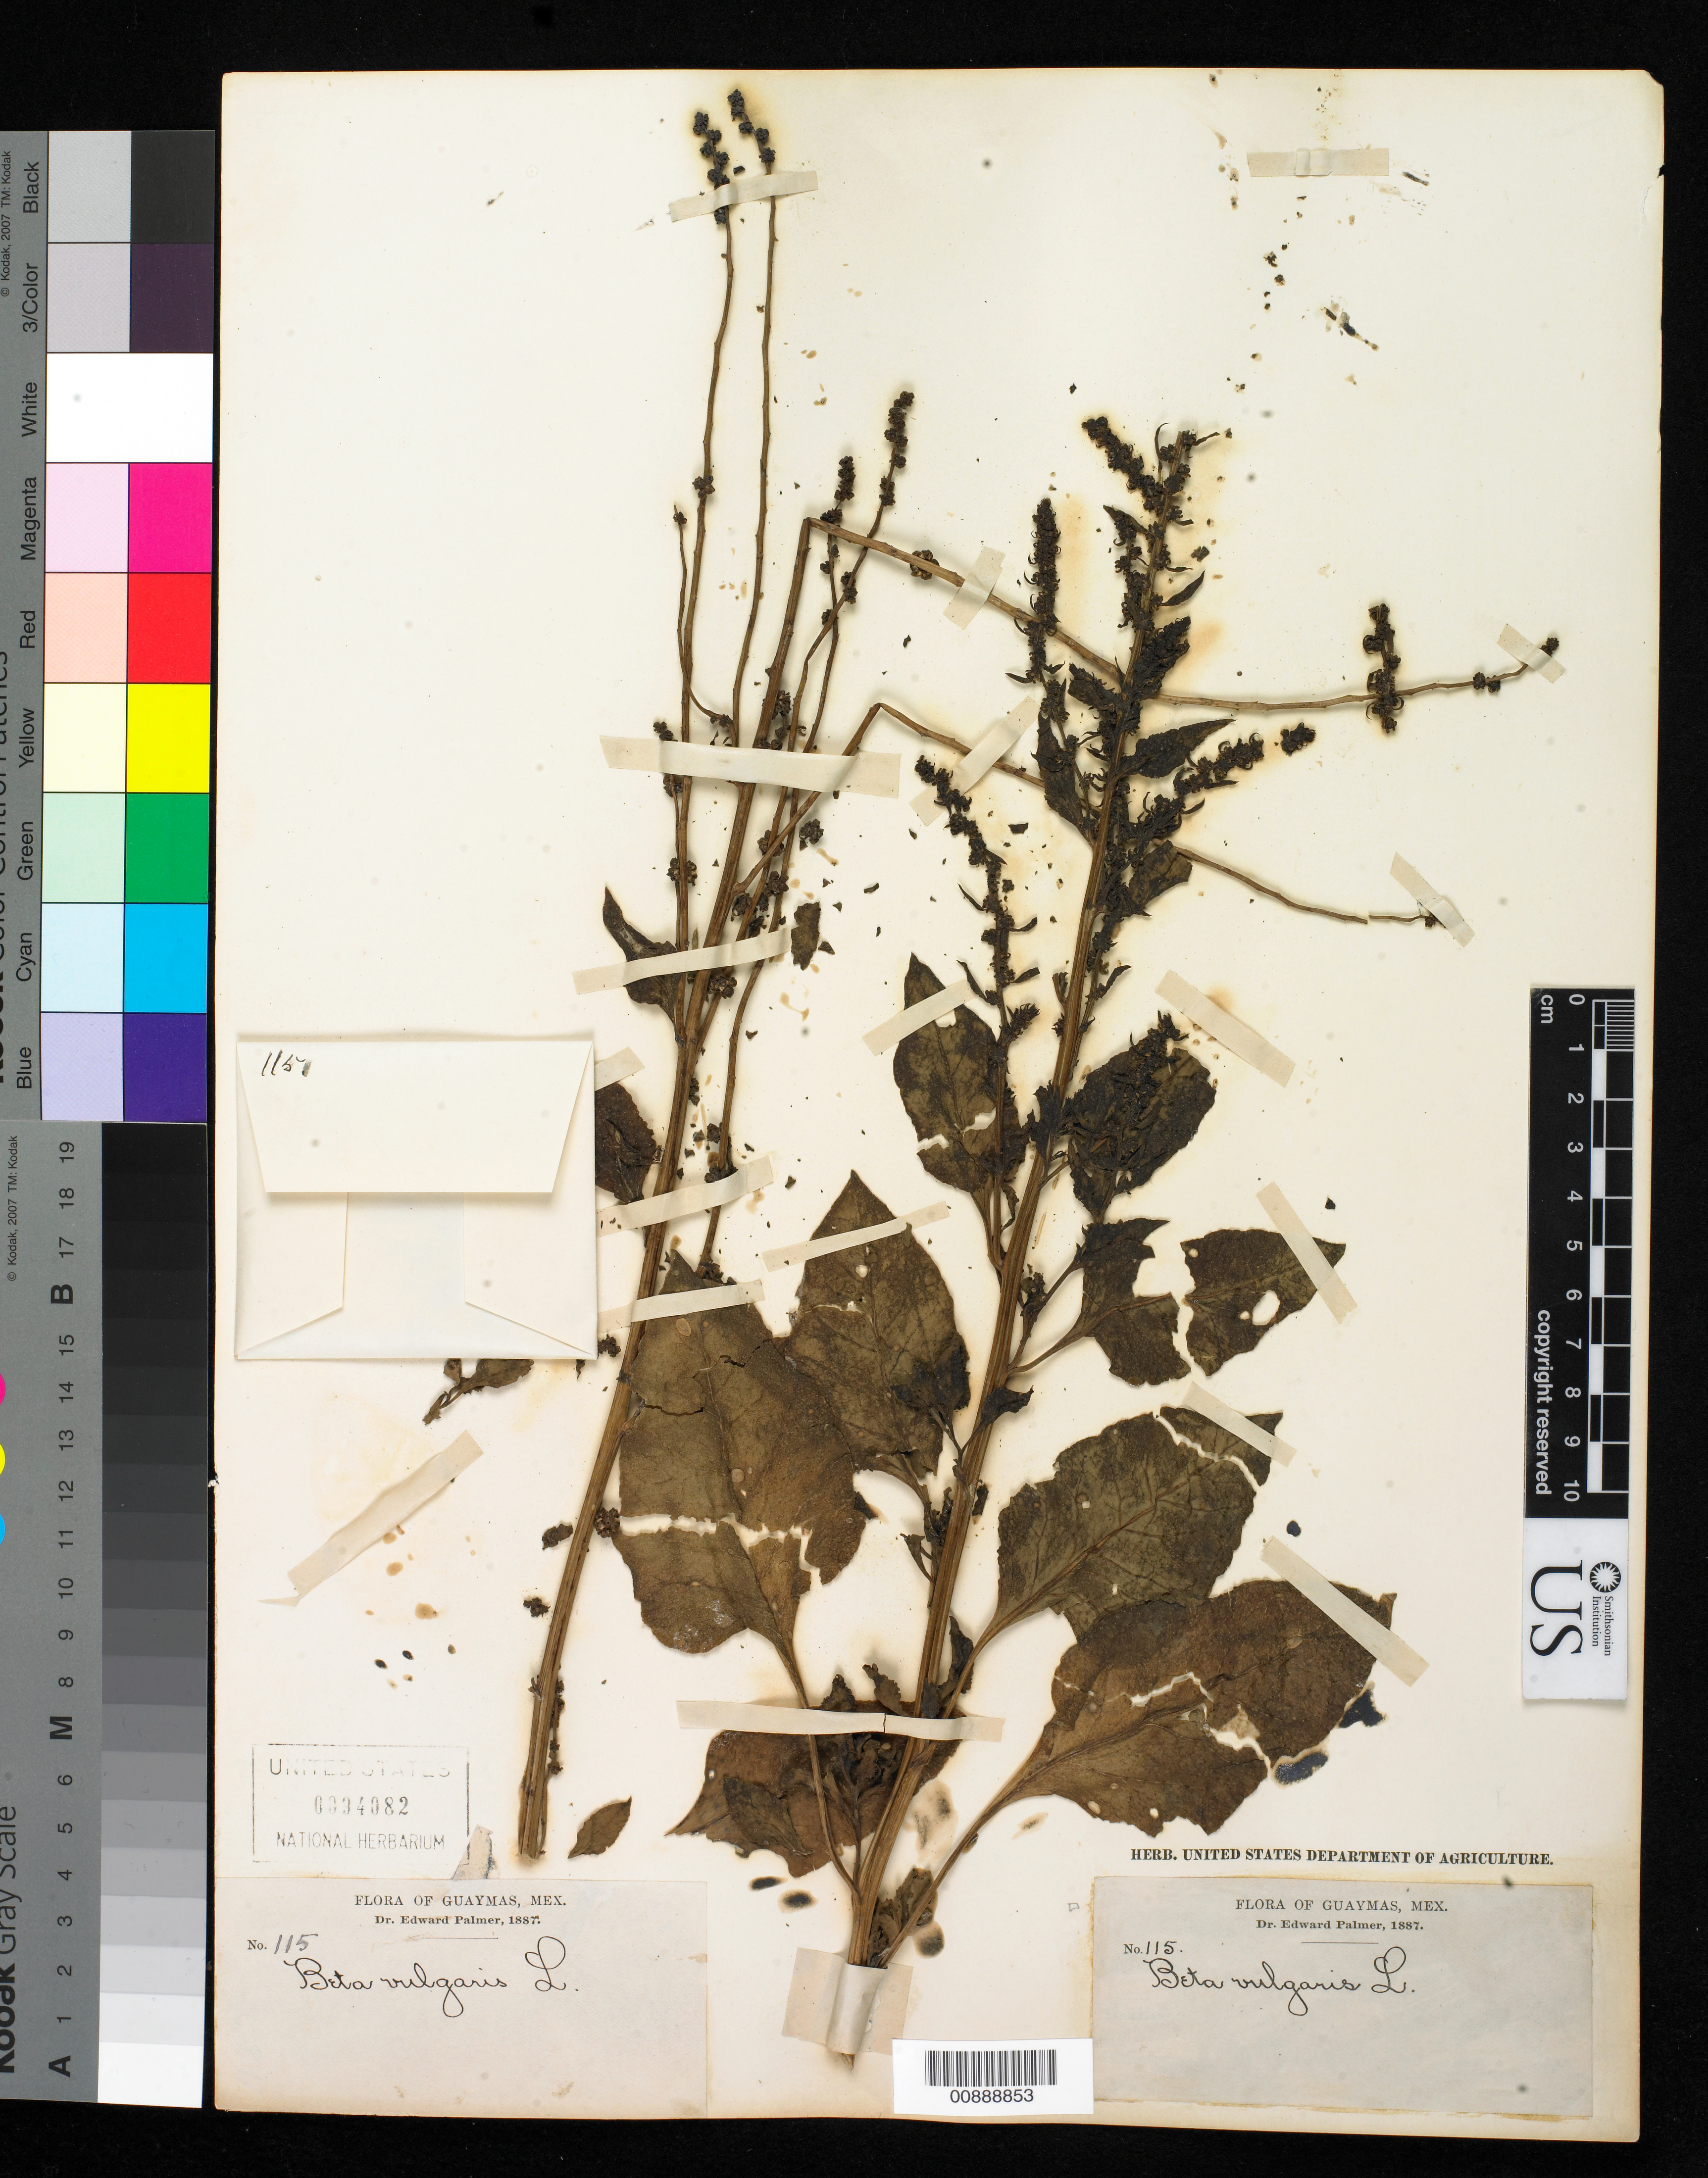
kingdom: Plantae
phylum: Tracheophyta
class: Magnoliopsida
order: Caryophyllales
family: Amaranthaceae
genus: Beta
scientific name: Beta vulgaris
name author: L.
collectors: E. Palmer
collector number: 115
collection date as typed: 1887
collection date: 1887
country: Mexico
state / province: Sonora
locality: Guaymas, Sonora.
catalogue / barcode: US 94082